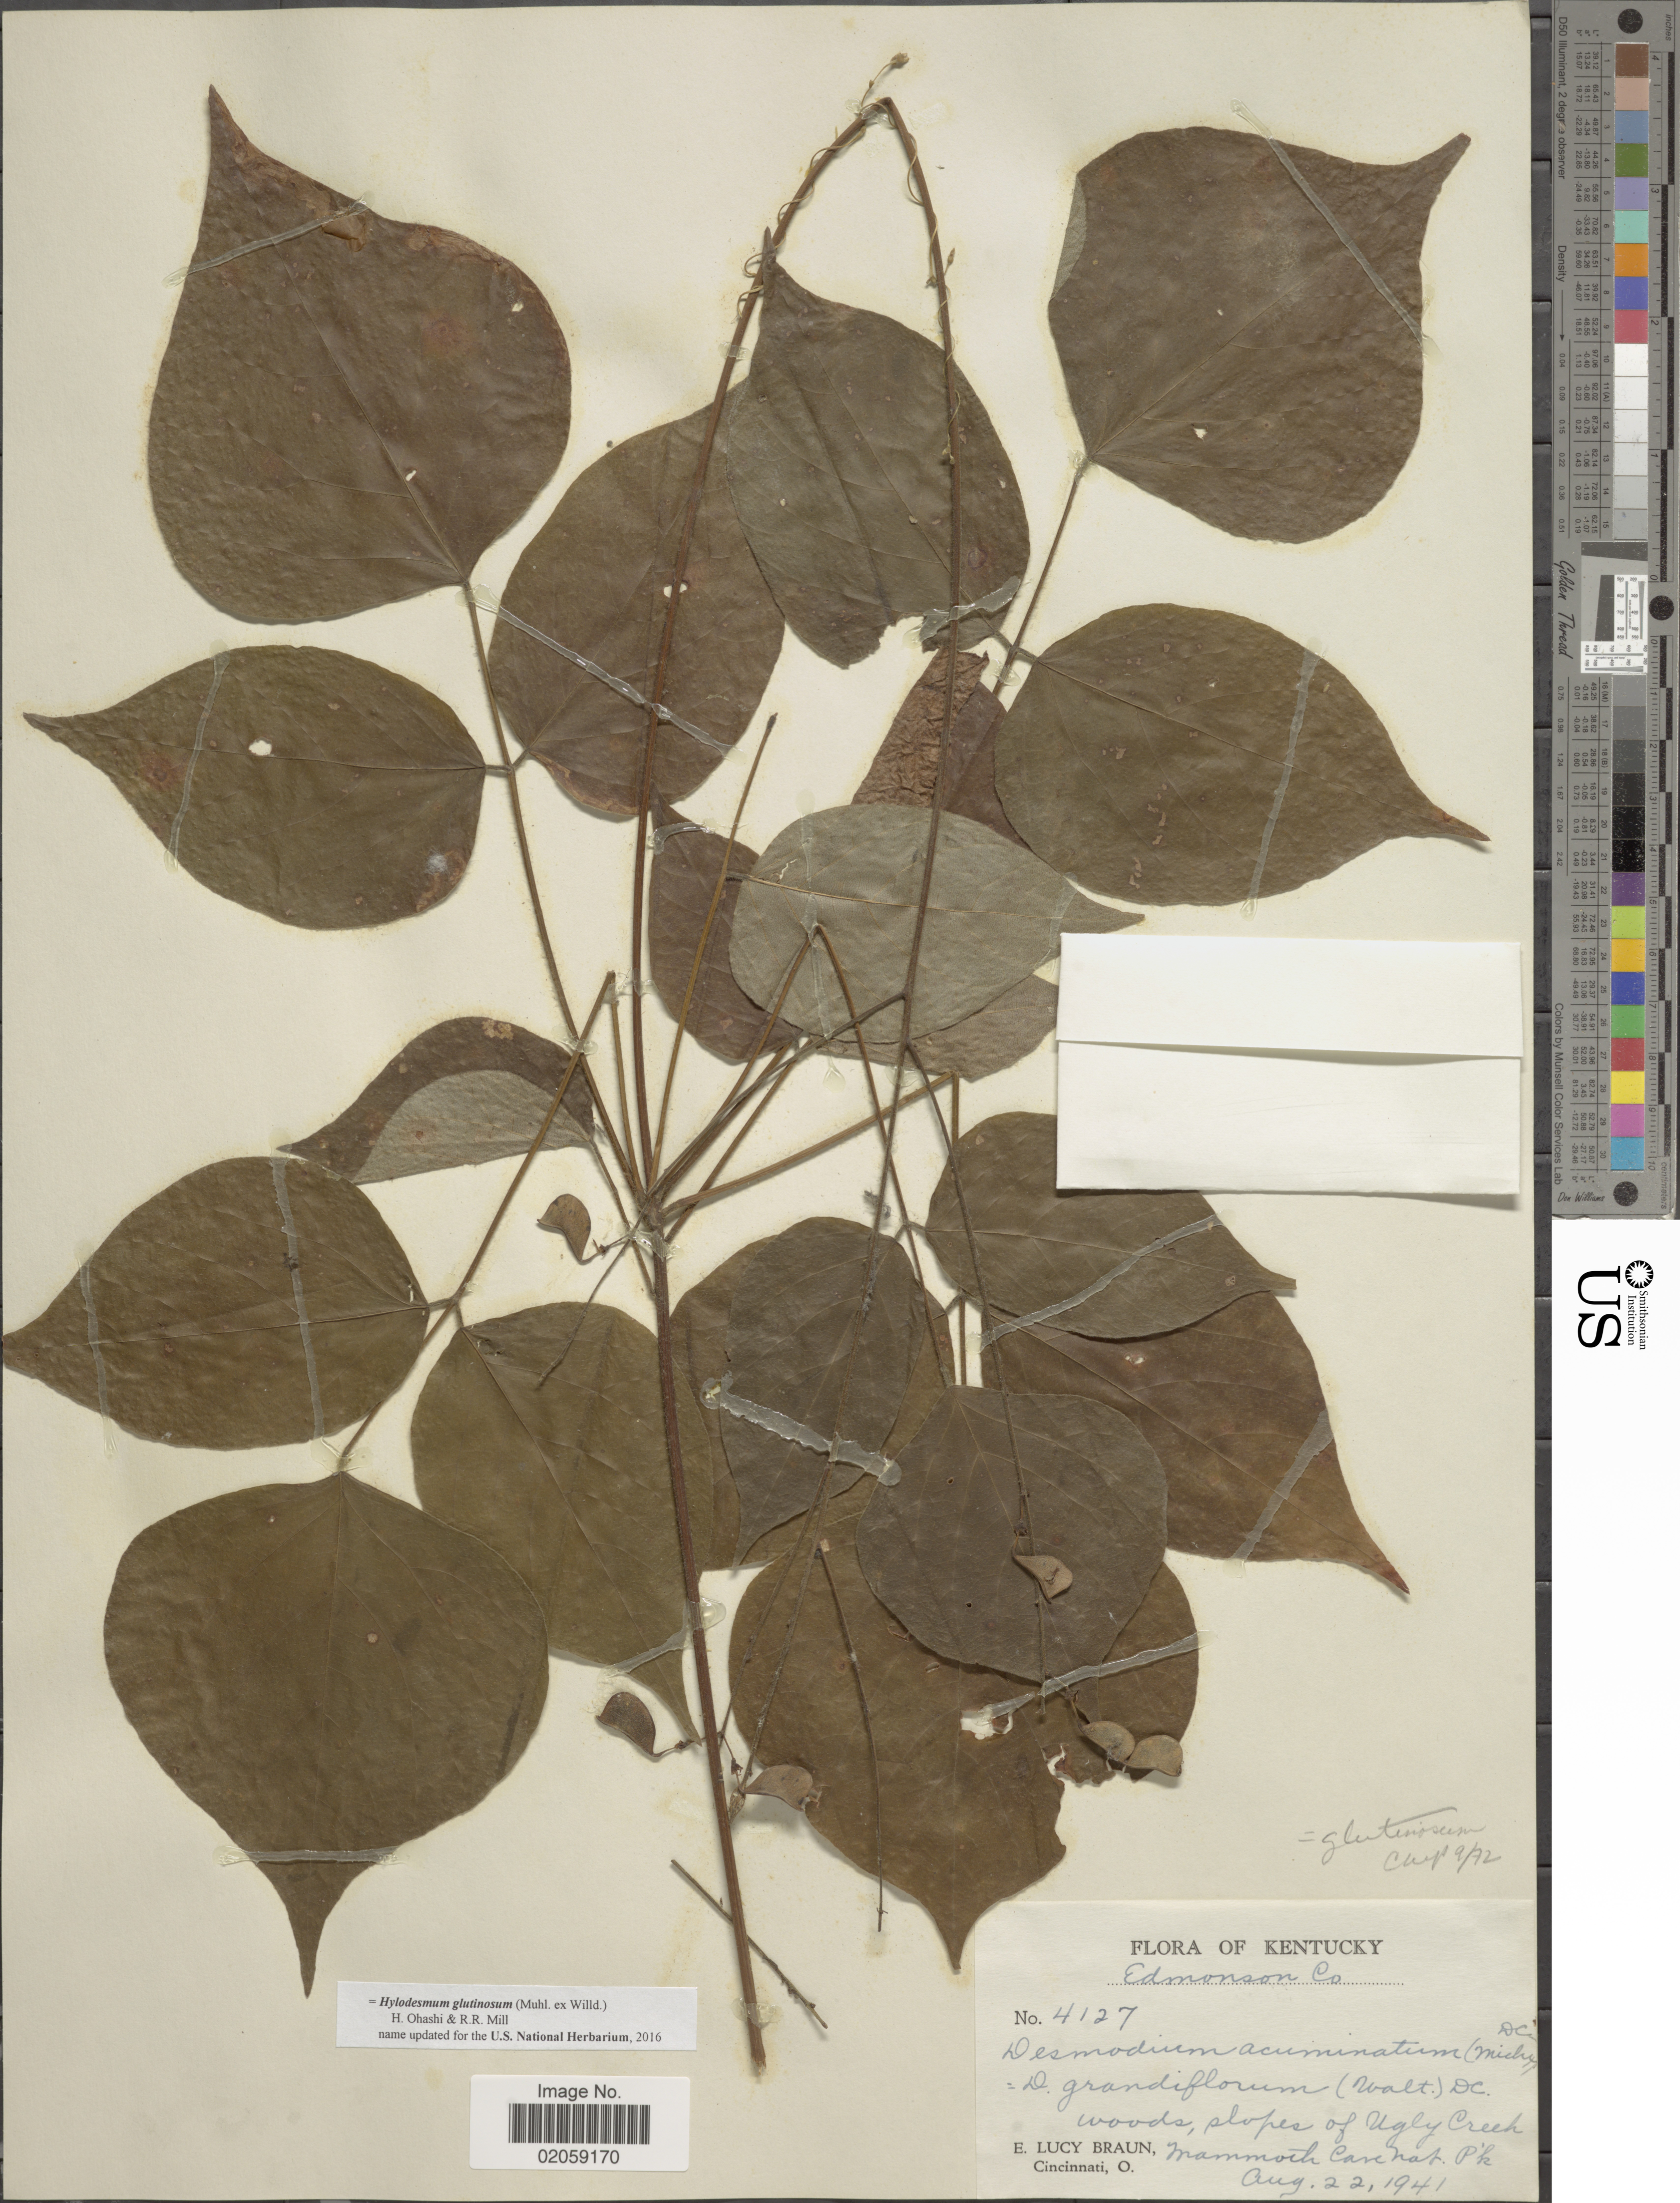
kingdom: Plantae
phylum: Tracheophyta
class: Magnoliopsida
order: Fabales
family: Fabaceae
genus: Hylodesmum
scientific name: Hylodesmum glutinosum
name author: (Muhl. ex Willd.) H. Ohashi & R.R. Mill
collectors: E. L. Braun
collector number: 4127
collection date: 1941-08-22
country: United States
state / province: Kentucky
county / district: Edmonson County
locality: Slopes of Ugly Creek, Mammoth Cave National Park